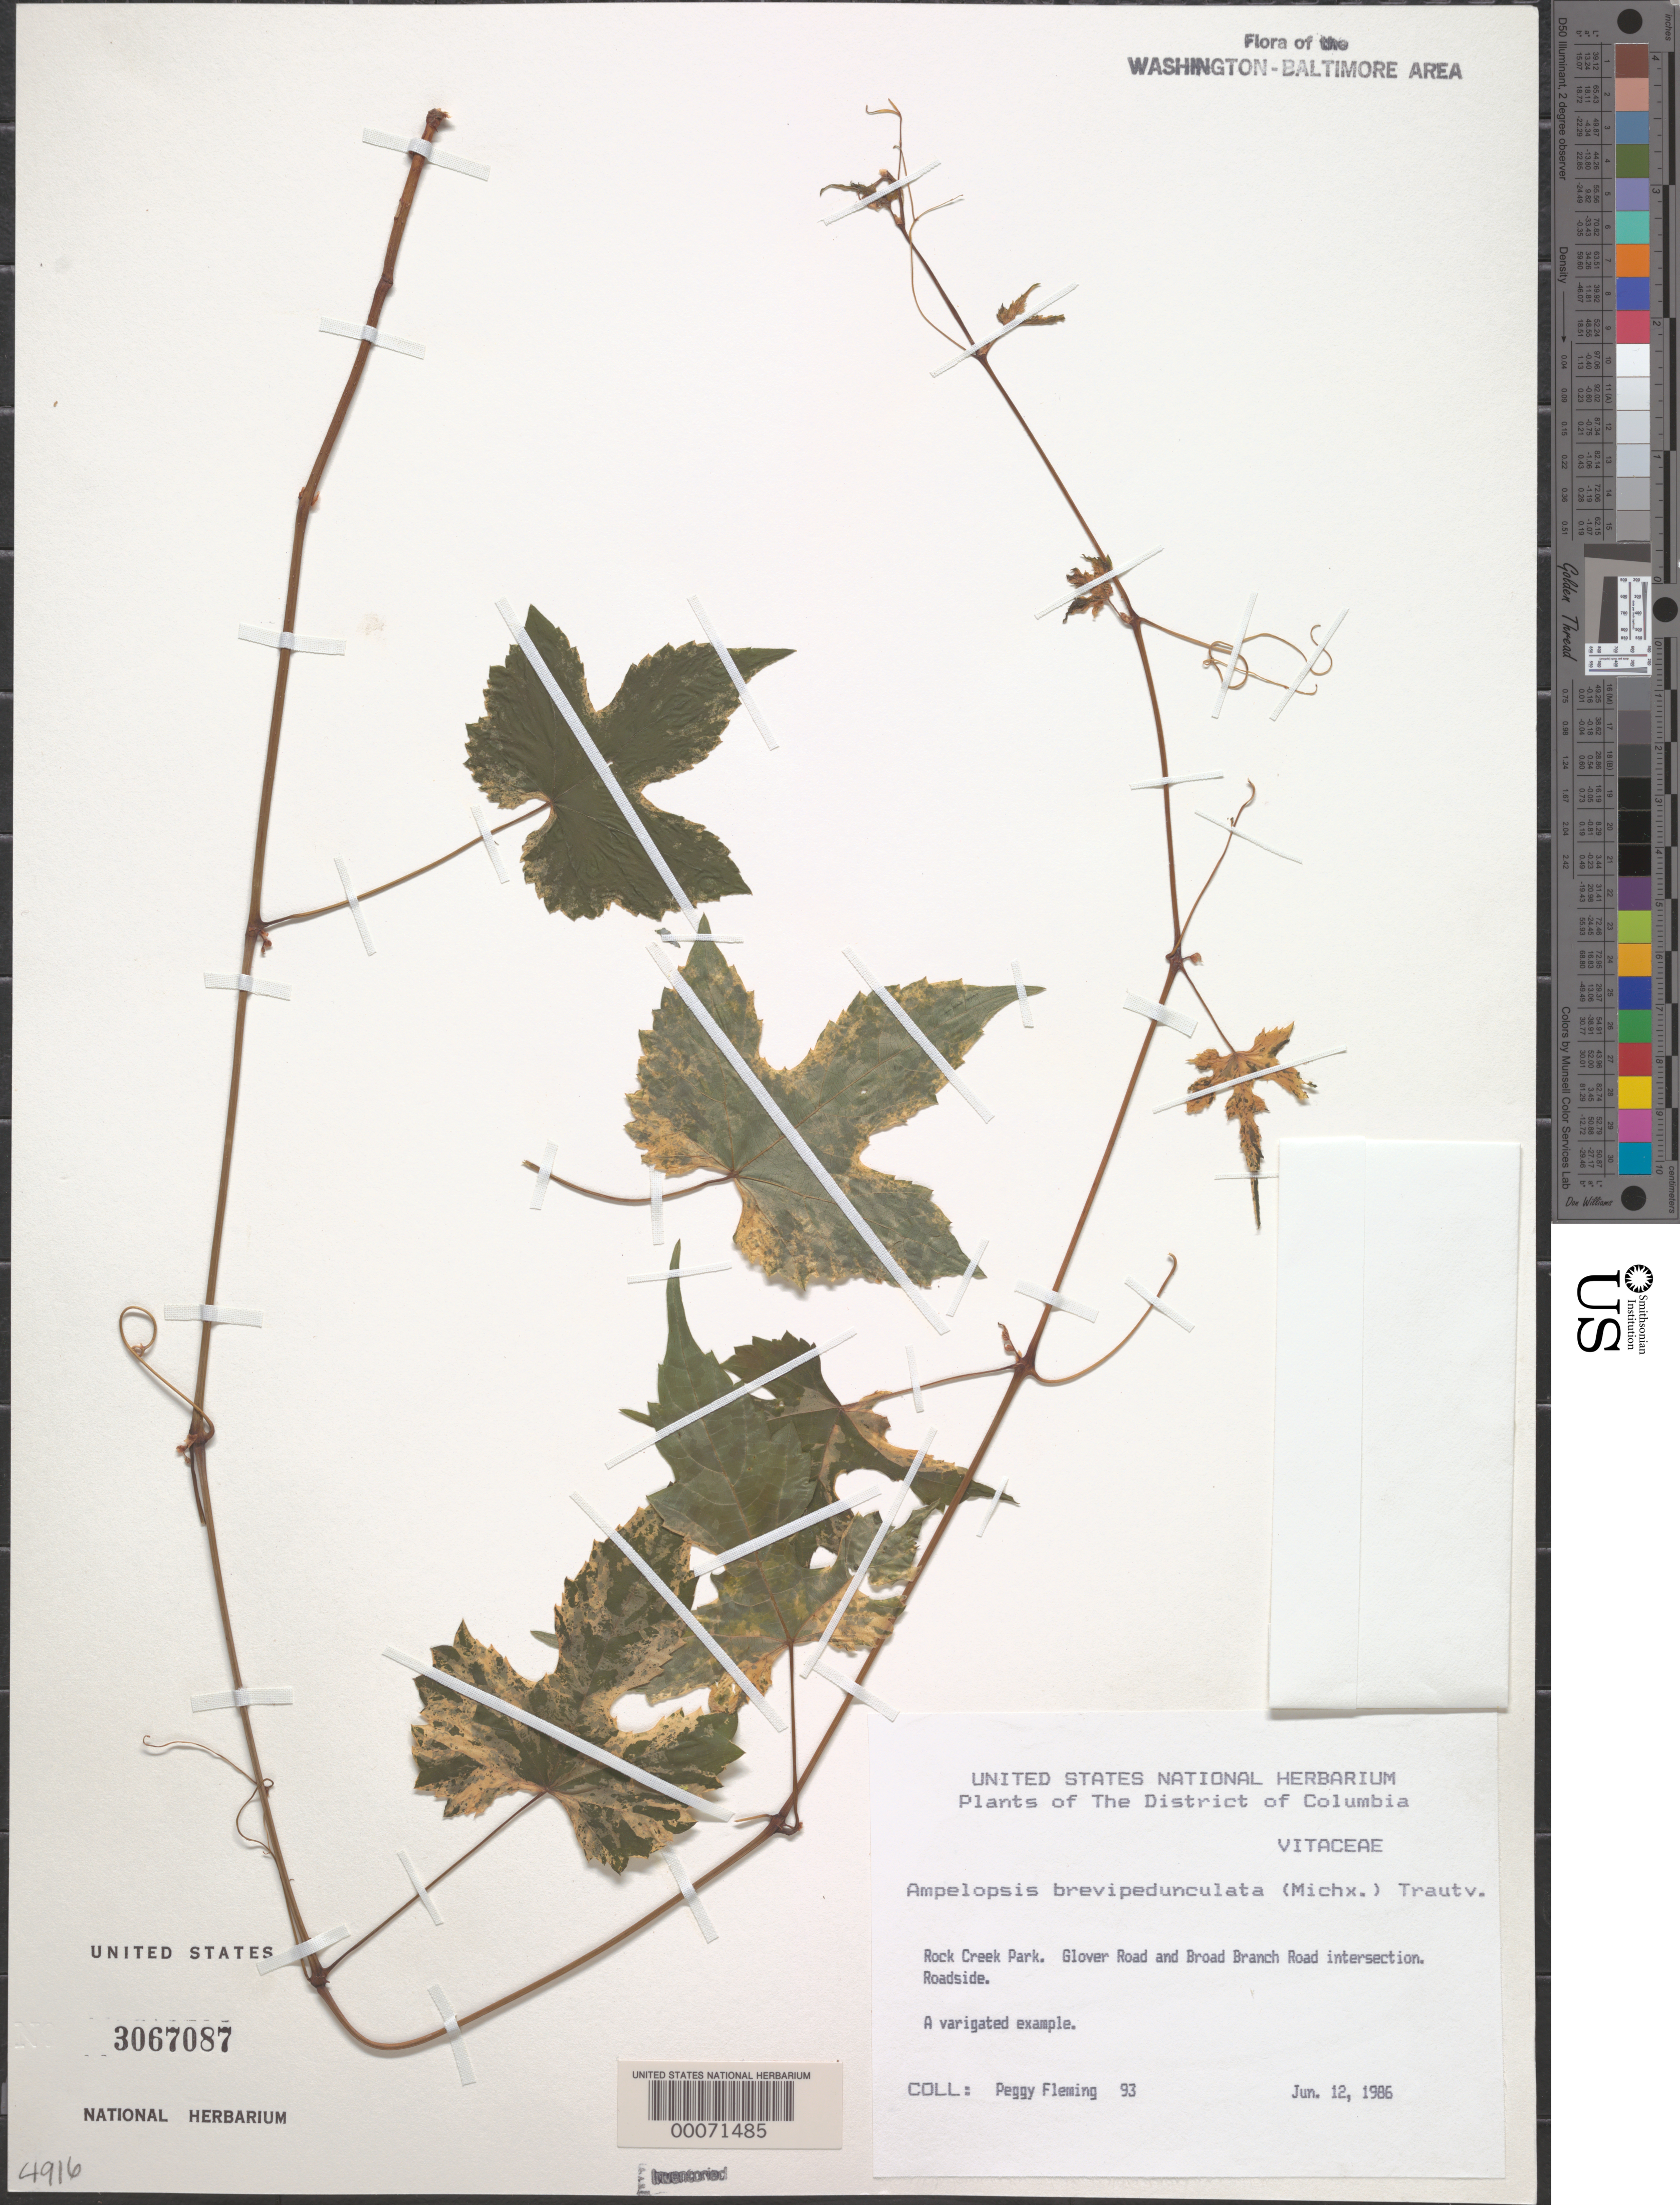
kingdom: Plantae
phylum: Tracheophyta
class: Magnoliopsida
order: Vitales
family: Vitaceae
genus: Ampelopsis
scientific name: Ampelopsis brevipedunculata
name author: (Maxim.) Trautv.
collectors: P. Fleming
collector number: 93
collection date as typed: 12 Jun 1986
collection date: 1986-06-12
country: United States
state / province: District of Columbia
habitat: Roadside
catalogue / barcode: US 3067087